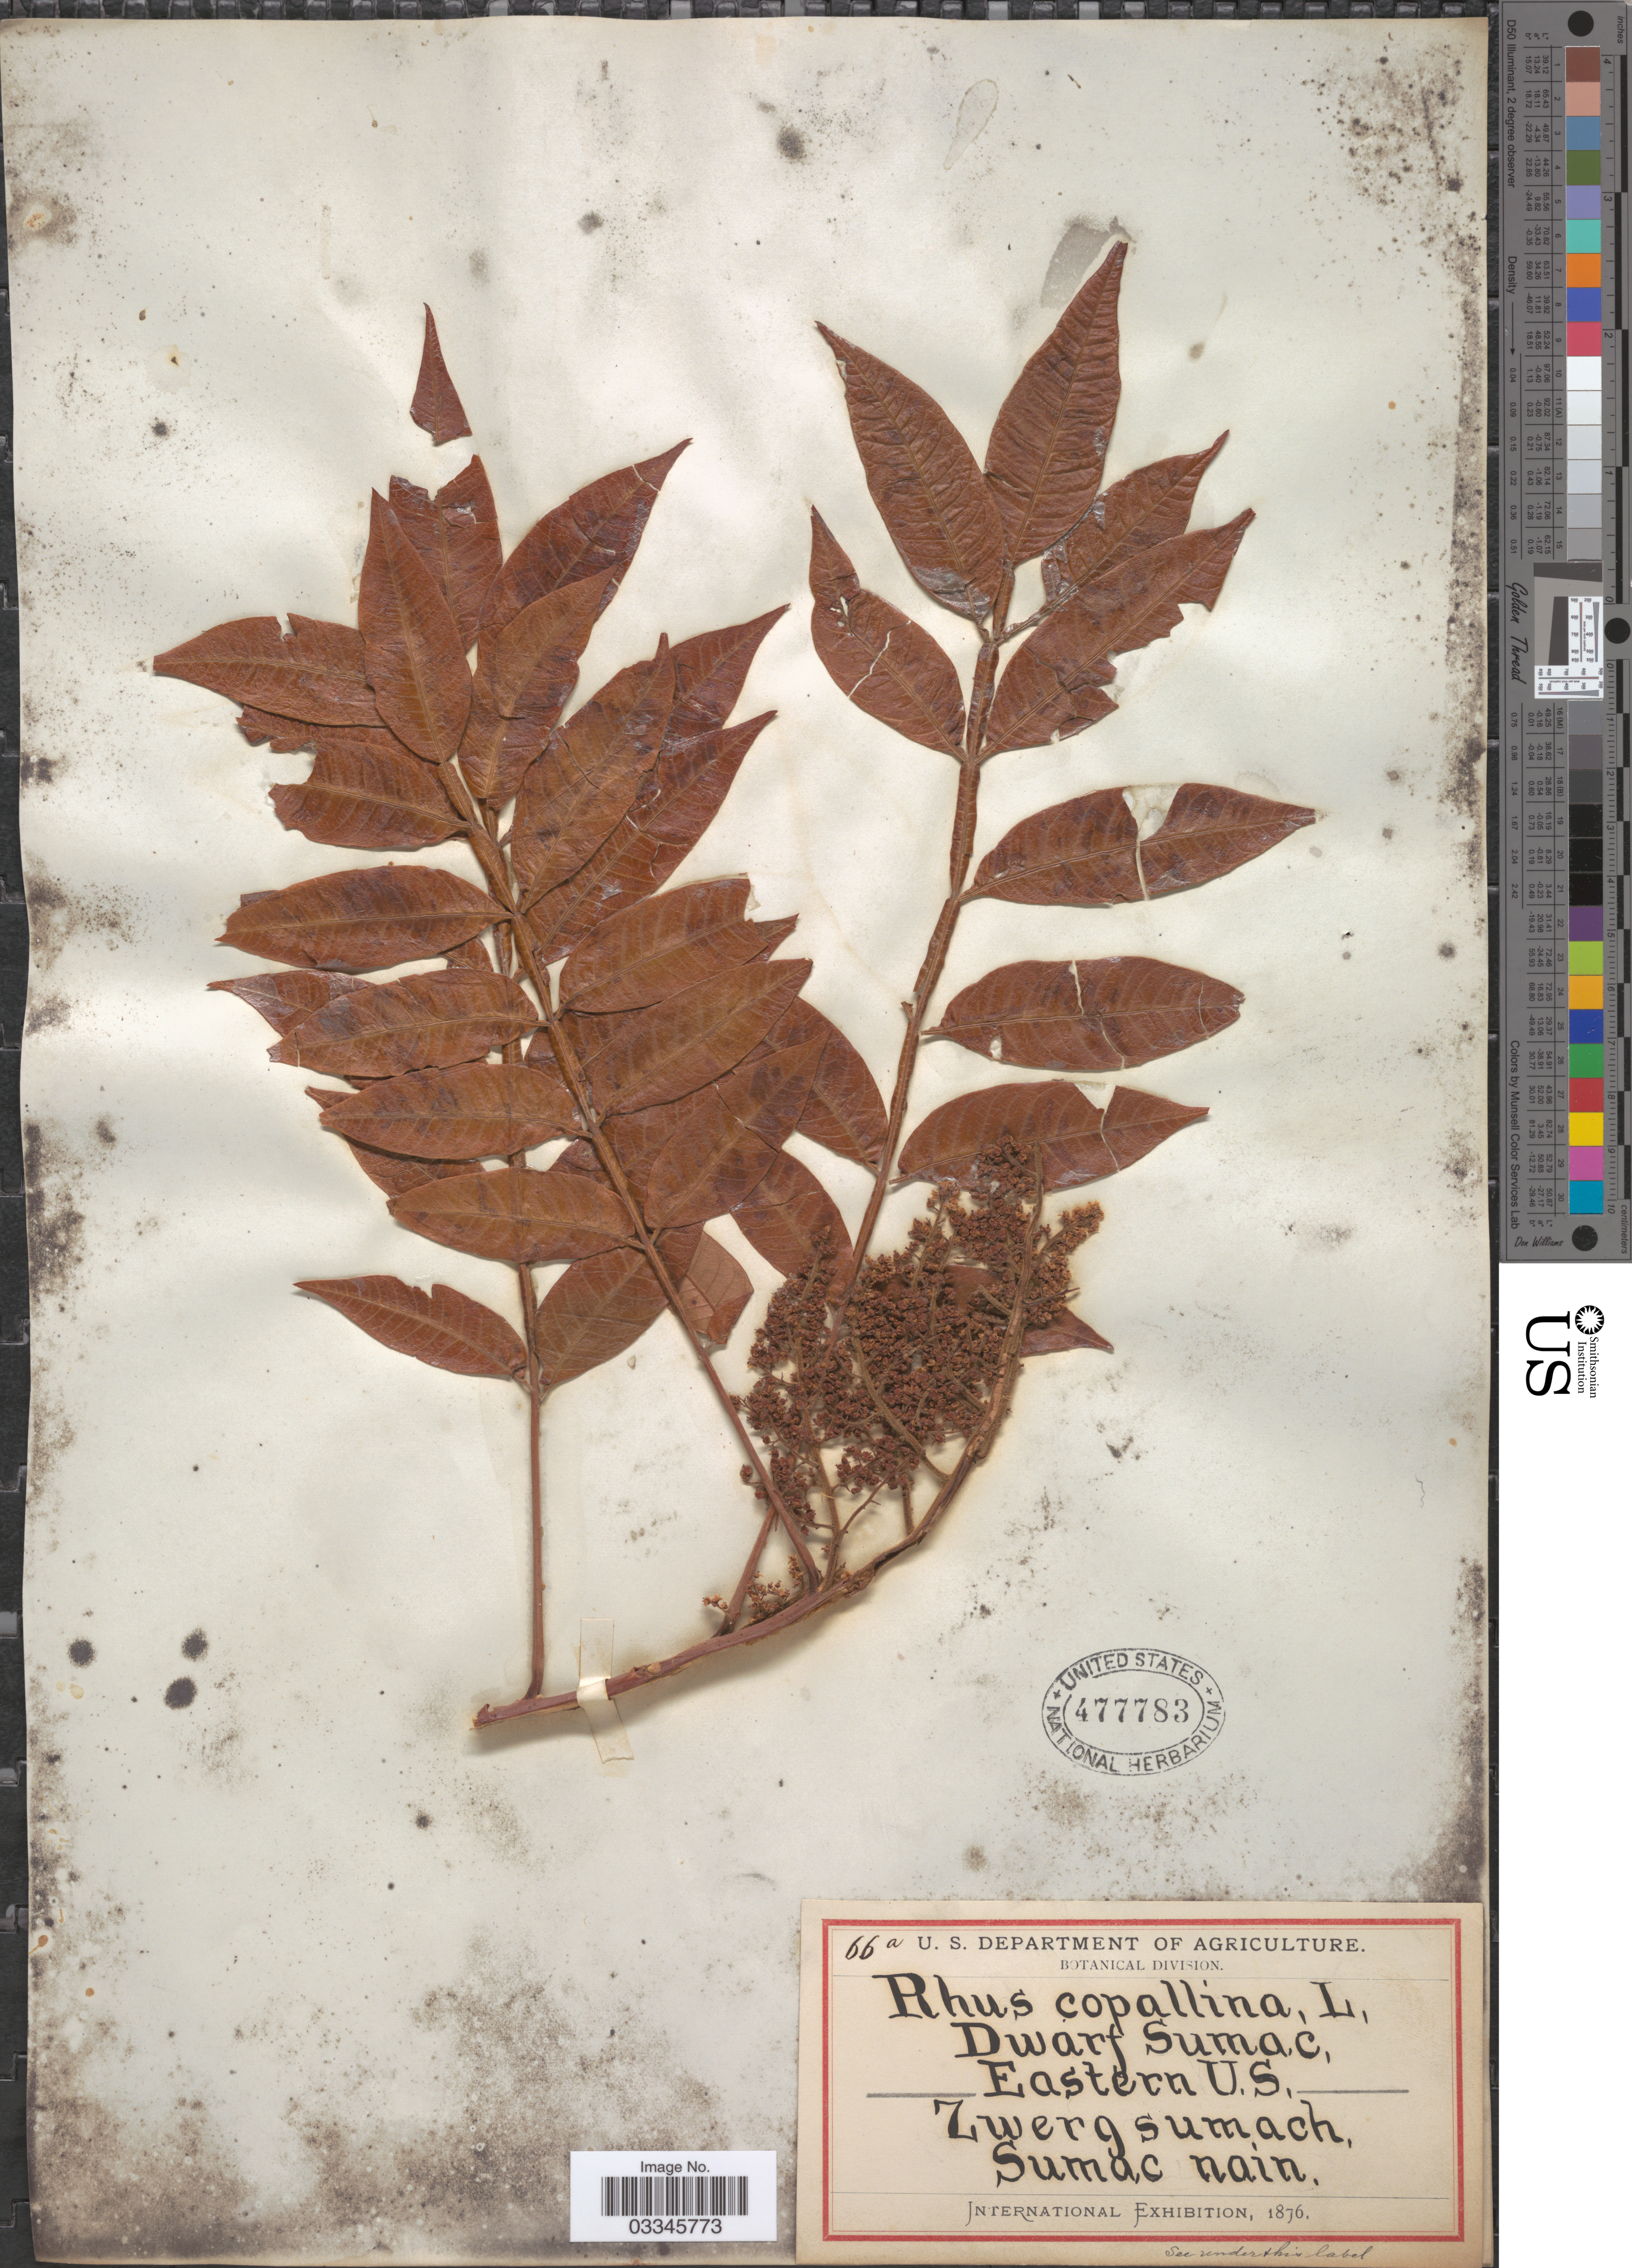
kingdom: Plantae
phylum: Tracheophyta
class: Magnoliopsida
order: Sapindales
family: Anacardiaceae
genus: Rhus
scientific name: Rhus copallinum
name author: L.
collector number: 66a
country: United States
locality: Eastern U.S.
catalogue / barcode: US 477783